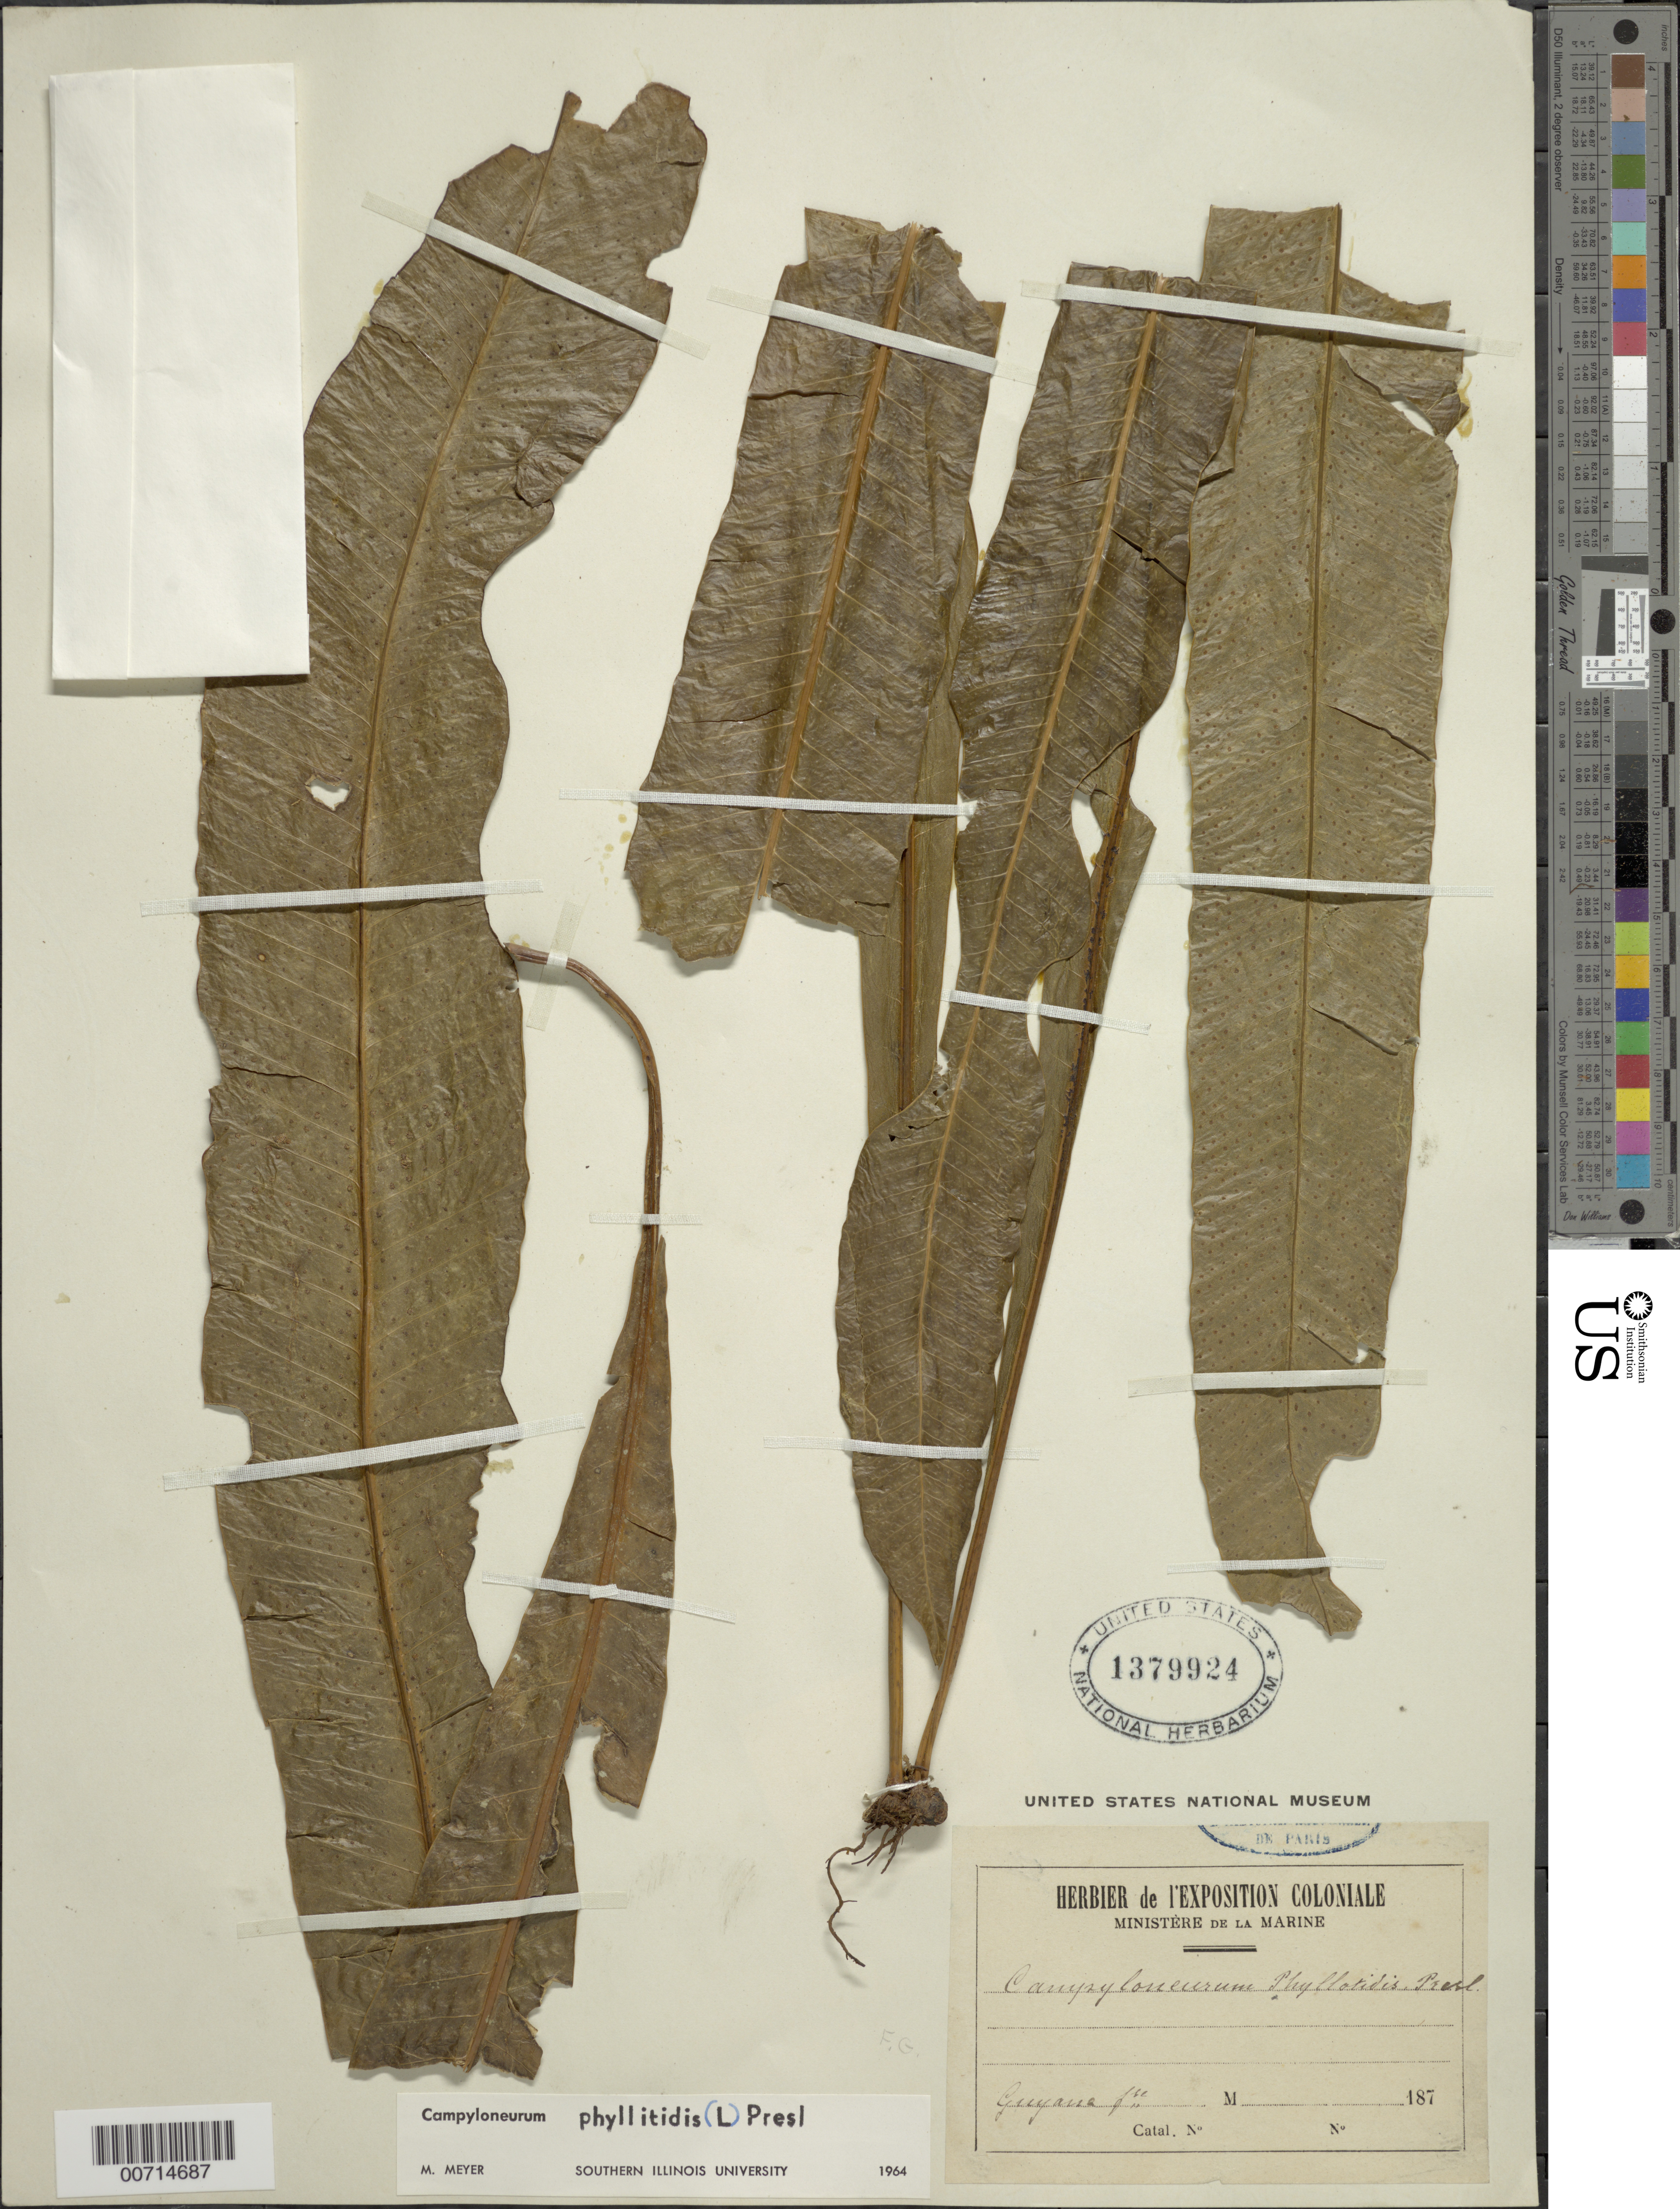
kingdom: Plantae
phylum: Tracheophyta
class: Polypodiopsida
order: Polypodiales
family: Polypodiaceae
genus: Campyloneurum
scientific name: Campyloneurum phyllitidis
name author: (L.) C. Presl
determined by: Meyer, M.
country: French Guiana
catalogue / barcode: US 1379924